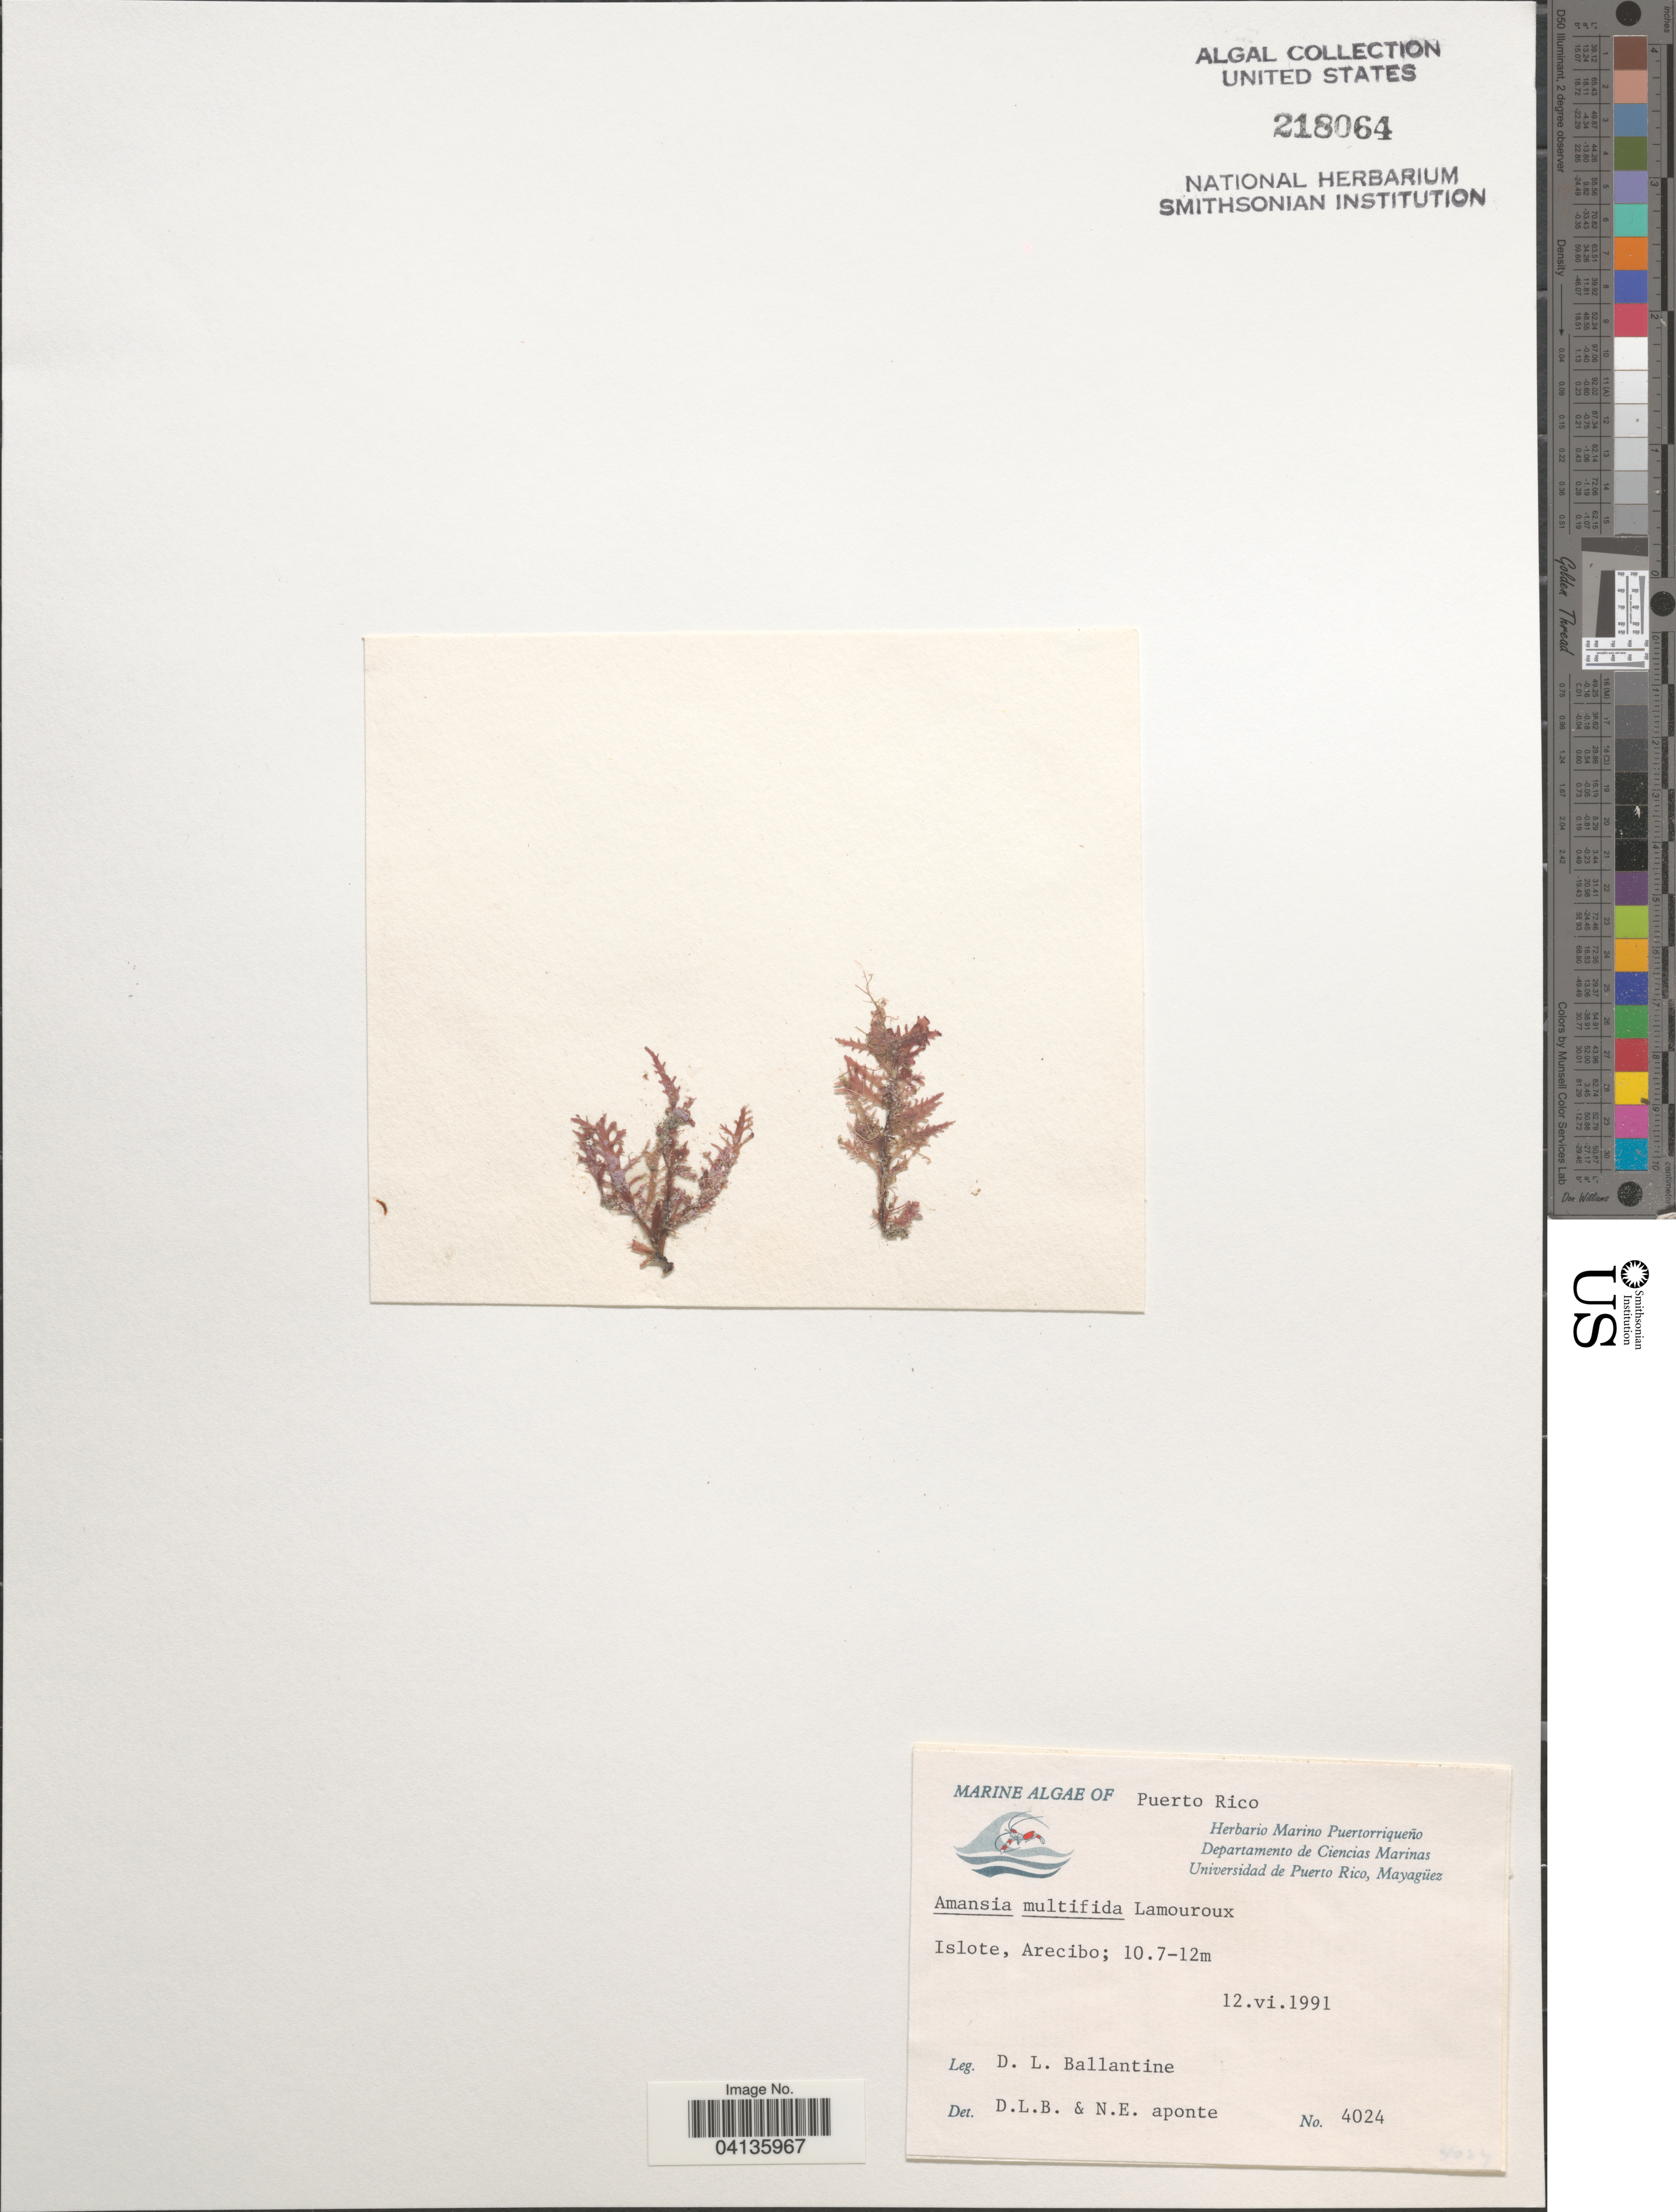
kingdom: Plantae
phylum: Rhodophyta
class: Florideophyceae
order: Ceramiales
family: Rhodomelaceae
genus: Amansia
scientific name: Amansia multifida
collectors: D.L. Ballantine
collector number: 4024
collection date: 1991-06-12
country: Puerto Rico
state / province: Arecibo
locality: Islote.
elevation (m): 10.7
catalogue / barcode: US 218064